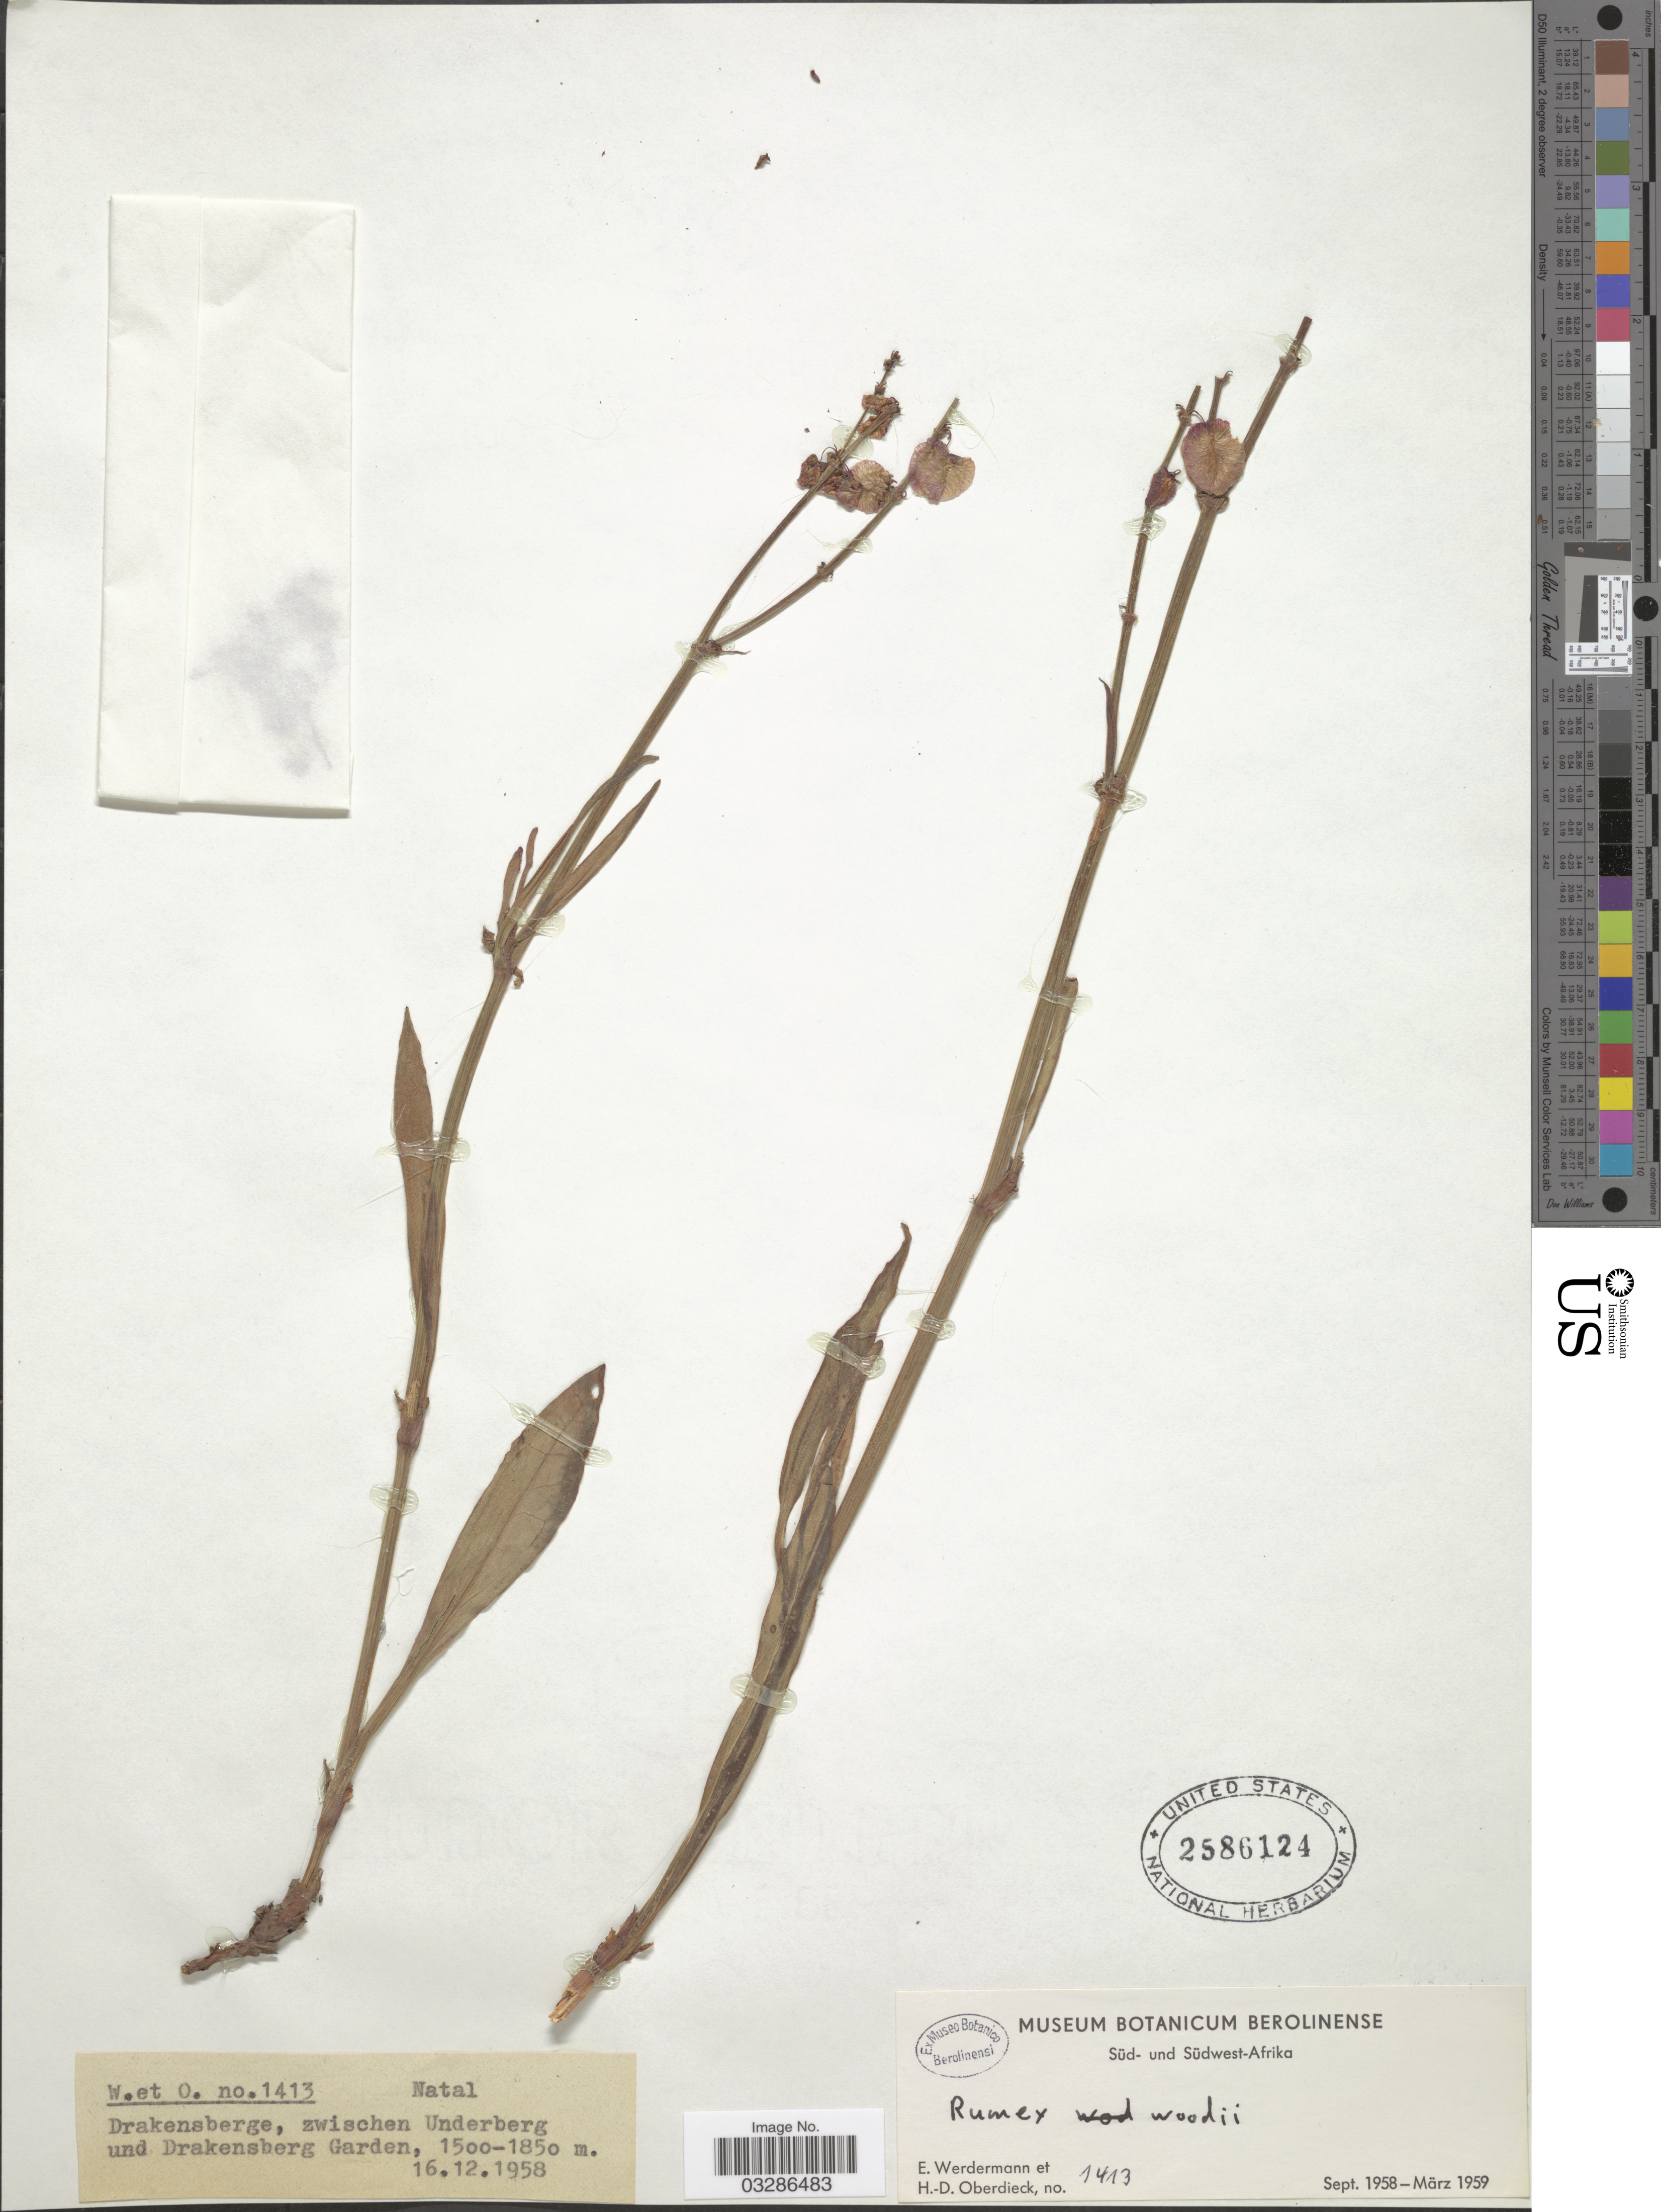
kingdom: Plantae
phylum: Tracheophyta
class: Magnoliopsida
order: Caryophyllales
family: Polygonaceae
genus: Rumex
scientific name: Rumex woodii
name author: N.E. Br.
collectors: E. Werdermann & H. Oberdieck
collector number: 1413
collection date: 1958-12-16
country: South Africa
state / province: KwaZulu-Natal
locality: Natal, Drakensberge, zwischen Underberg und Drakensberg Garden.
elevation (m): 1500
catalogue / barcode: US 2586124